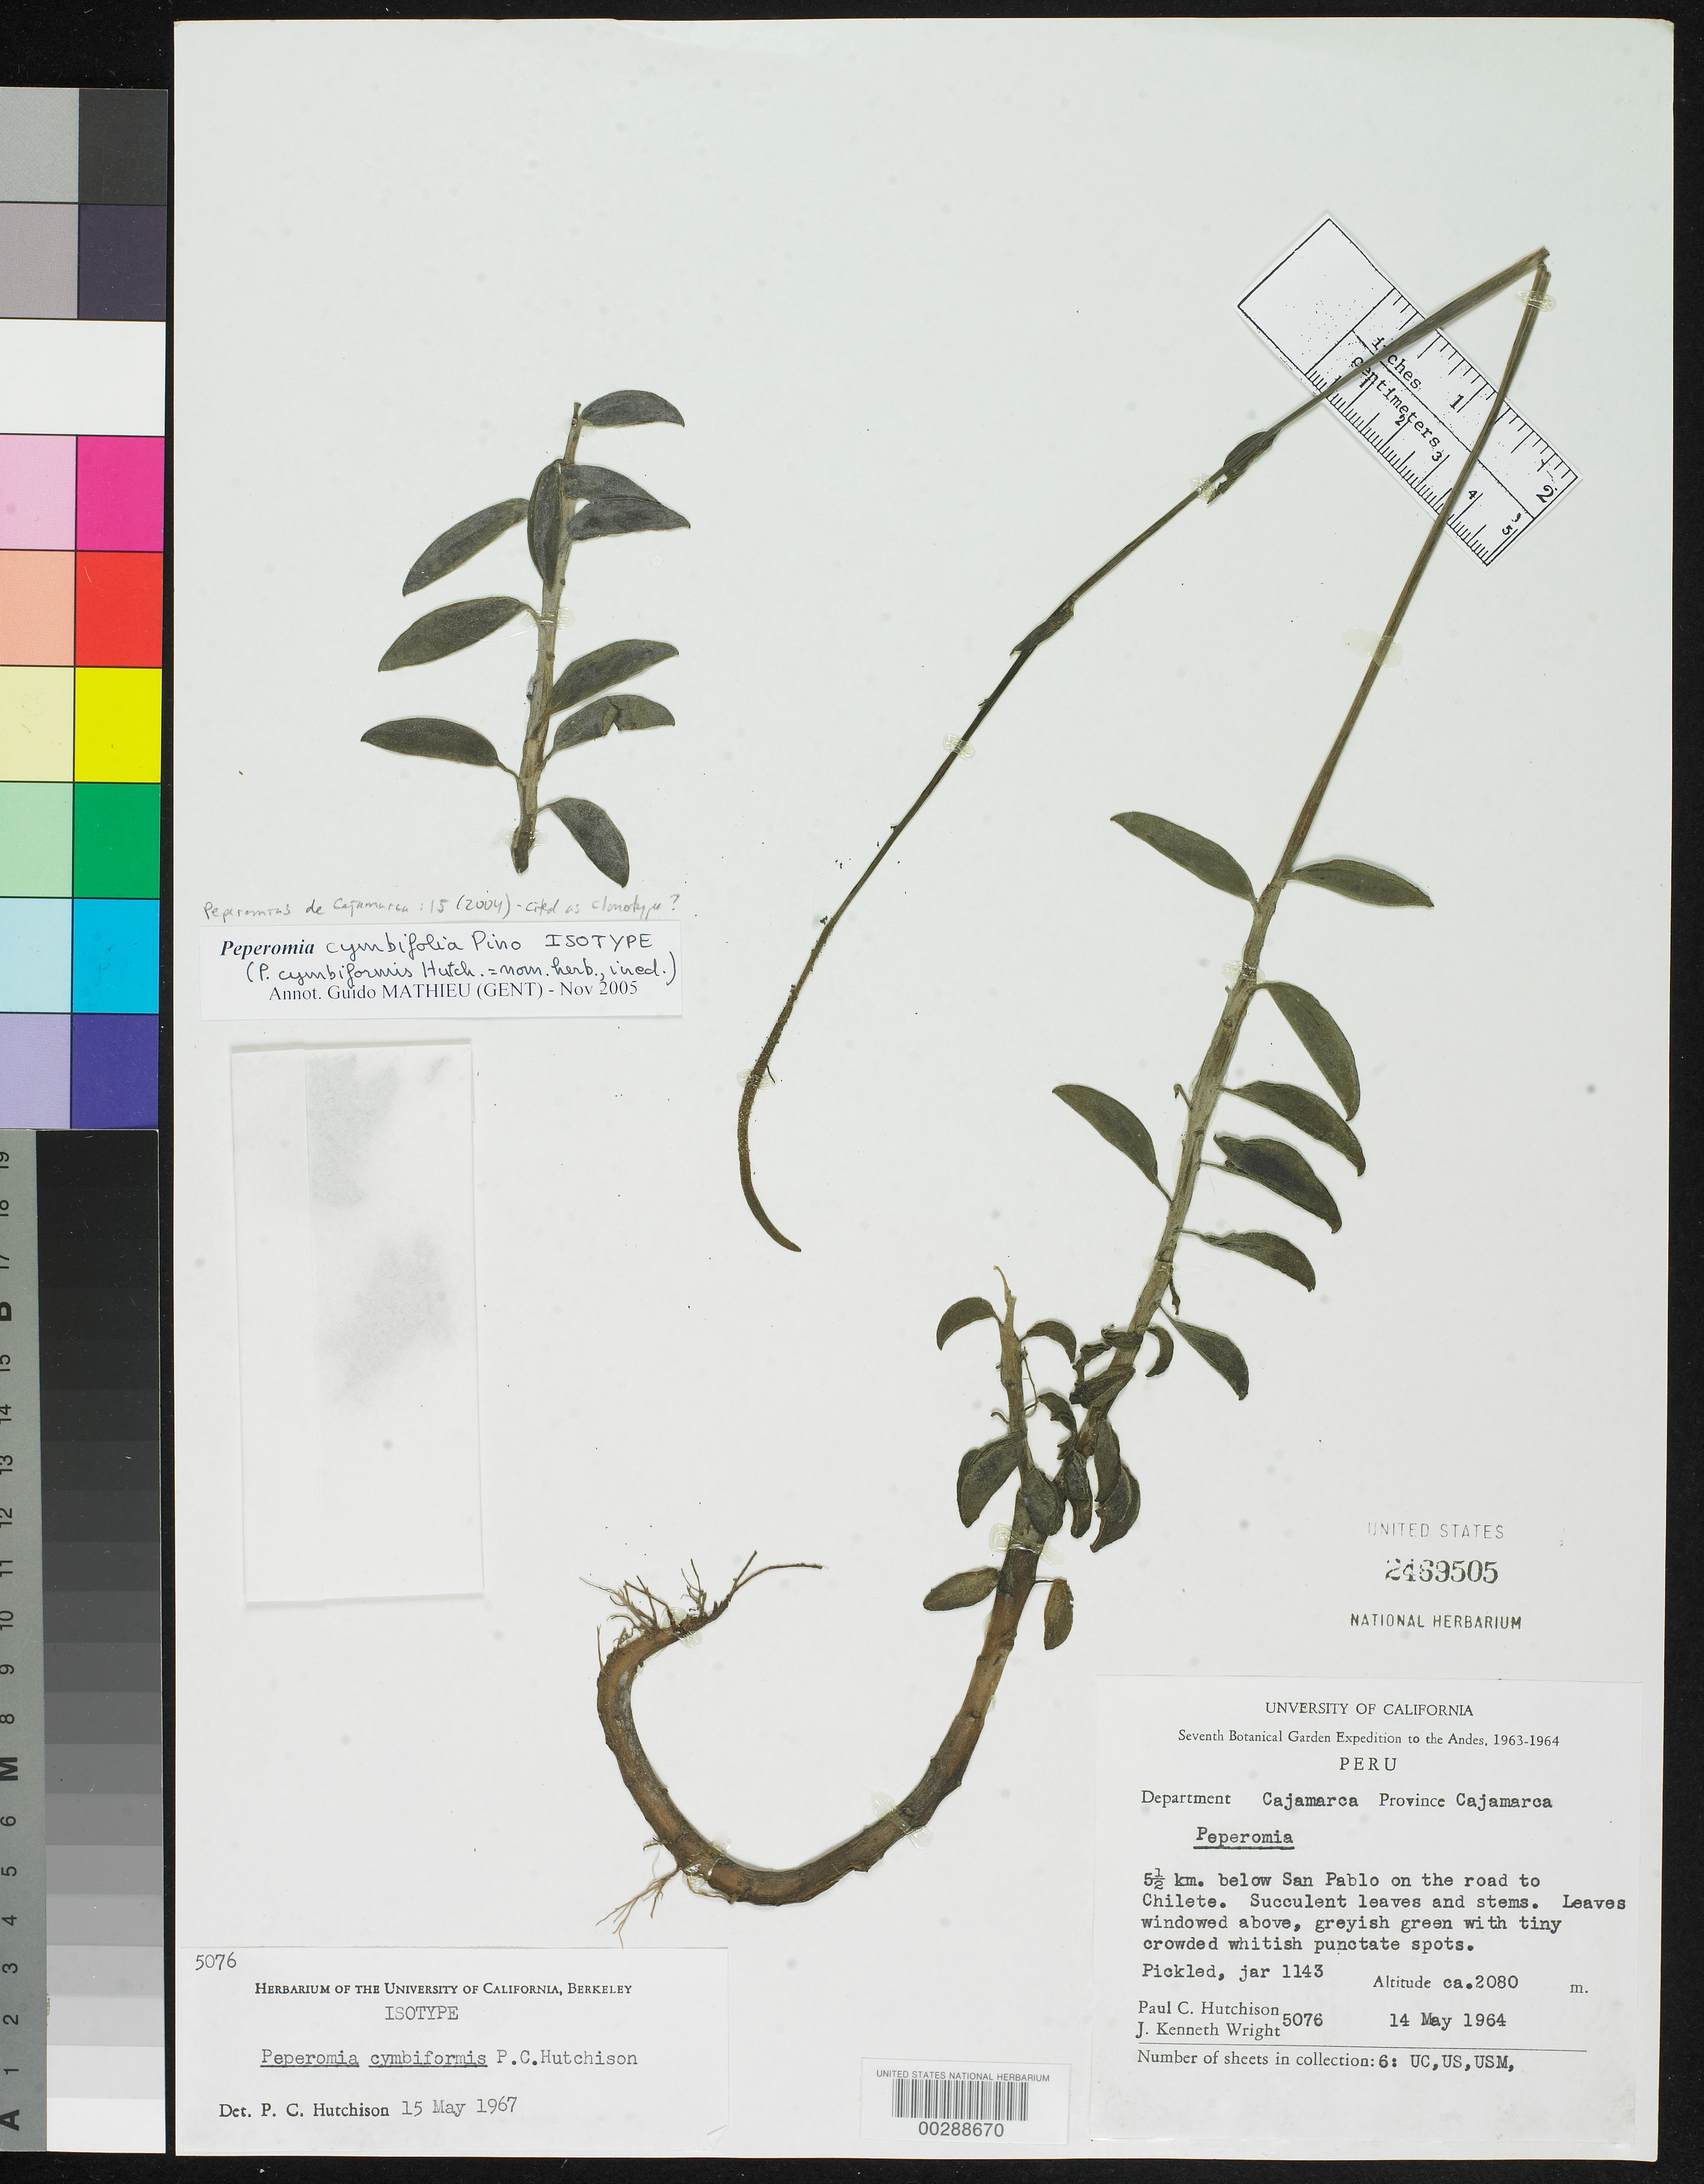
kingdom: Plantae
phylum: Tracheophyta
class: Magnoliopsida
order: Piperales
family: Piperaceae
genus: Peperomia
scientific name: Peperomia cymbifolia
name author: Pino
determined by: Mathieu, Guido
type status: Isotype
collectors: P. C. Hutchison & J. K. Wright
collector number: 5076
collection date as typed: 14 May 1964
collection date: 1964-05-14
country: Peru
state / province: Cajamarca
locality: Dept. Cajamarca, Prov. Cajamarca. 5.5 km below San Pablo on the road to Chilete.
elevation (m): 2080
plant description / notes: Holotype at USM. Previously annotated as isotype of Peperomia cymbiformis P.C. Hutchison (ined., never published).; Precise status of this specimen unclear; annotated as isotype by G. Mathieu (2005) but appears to be cited as "clonotype" in protologue.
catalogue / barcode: US 2469505